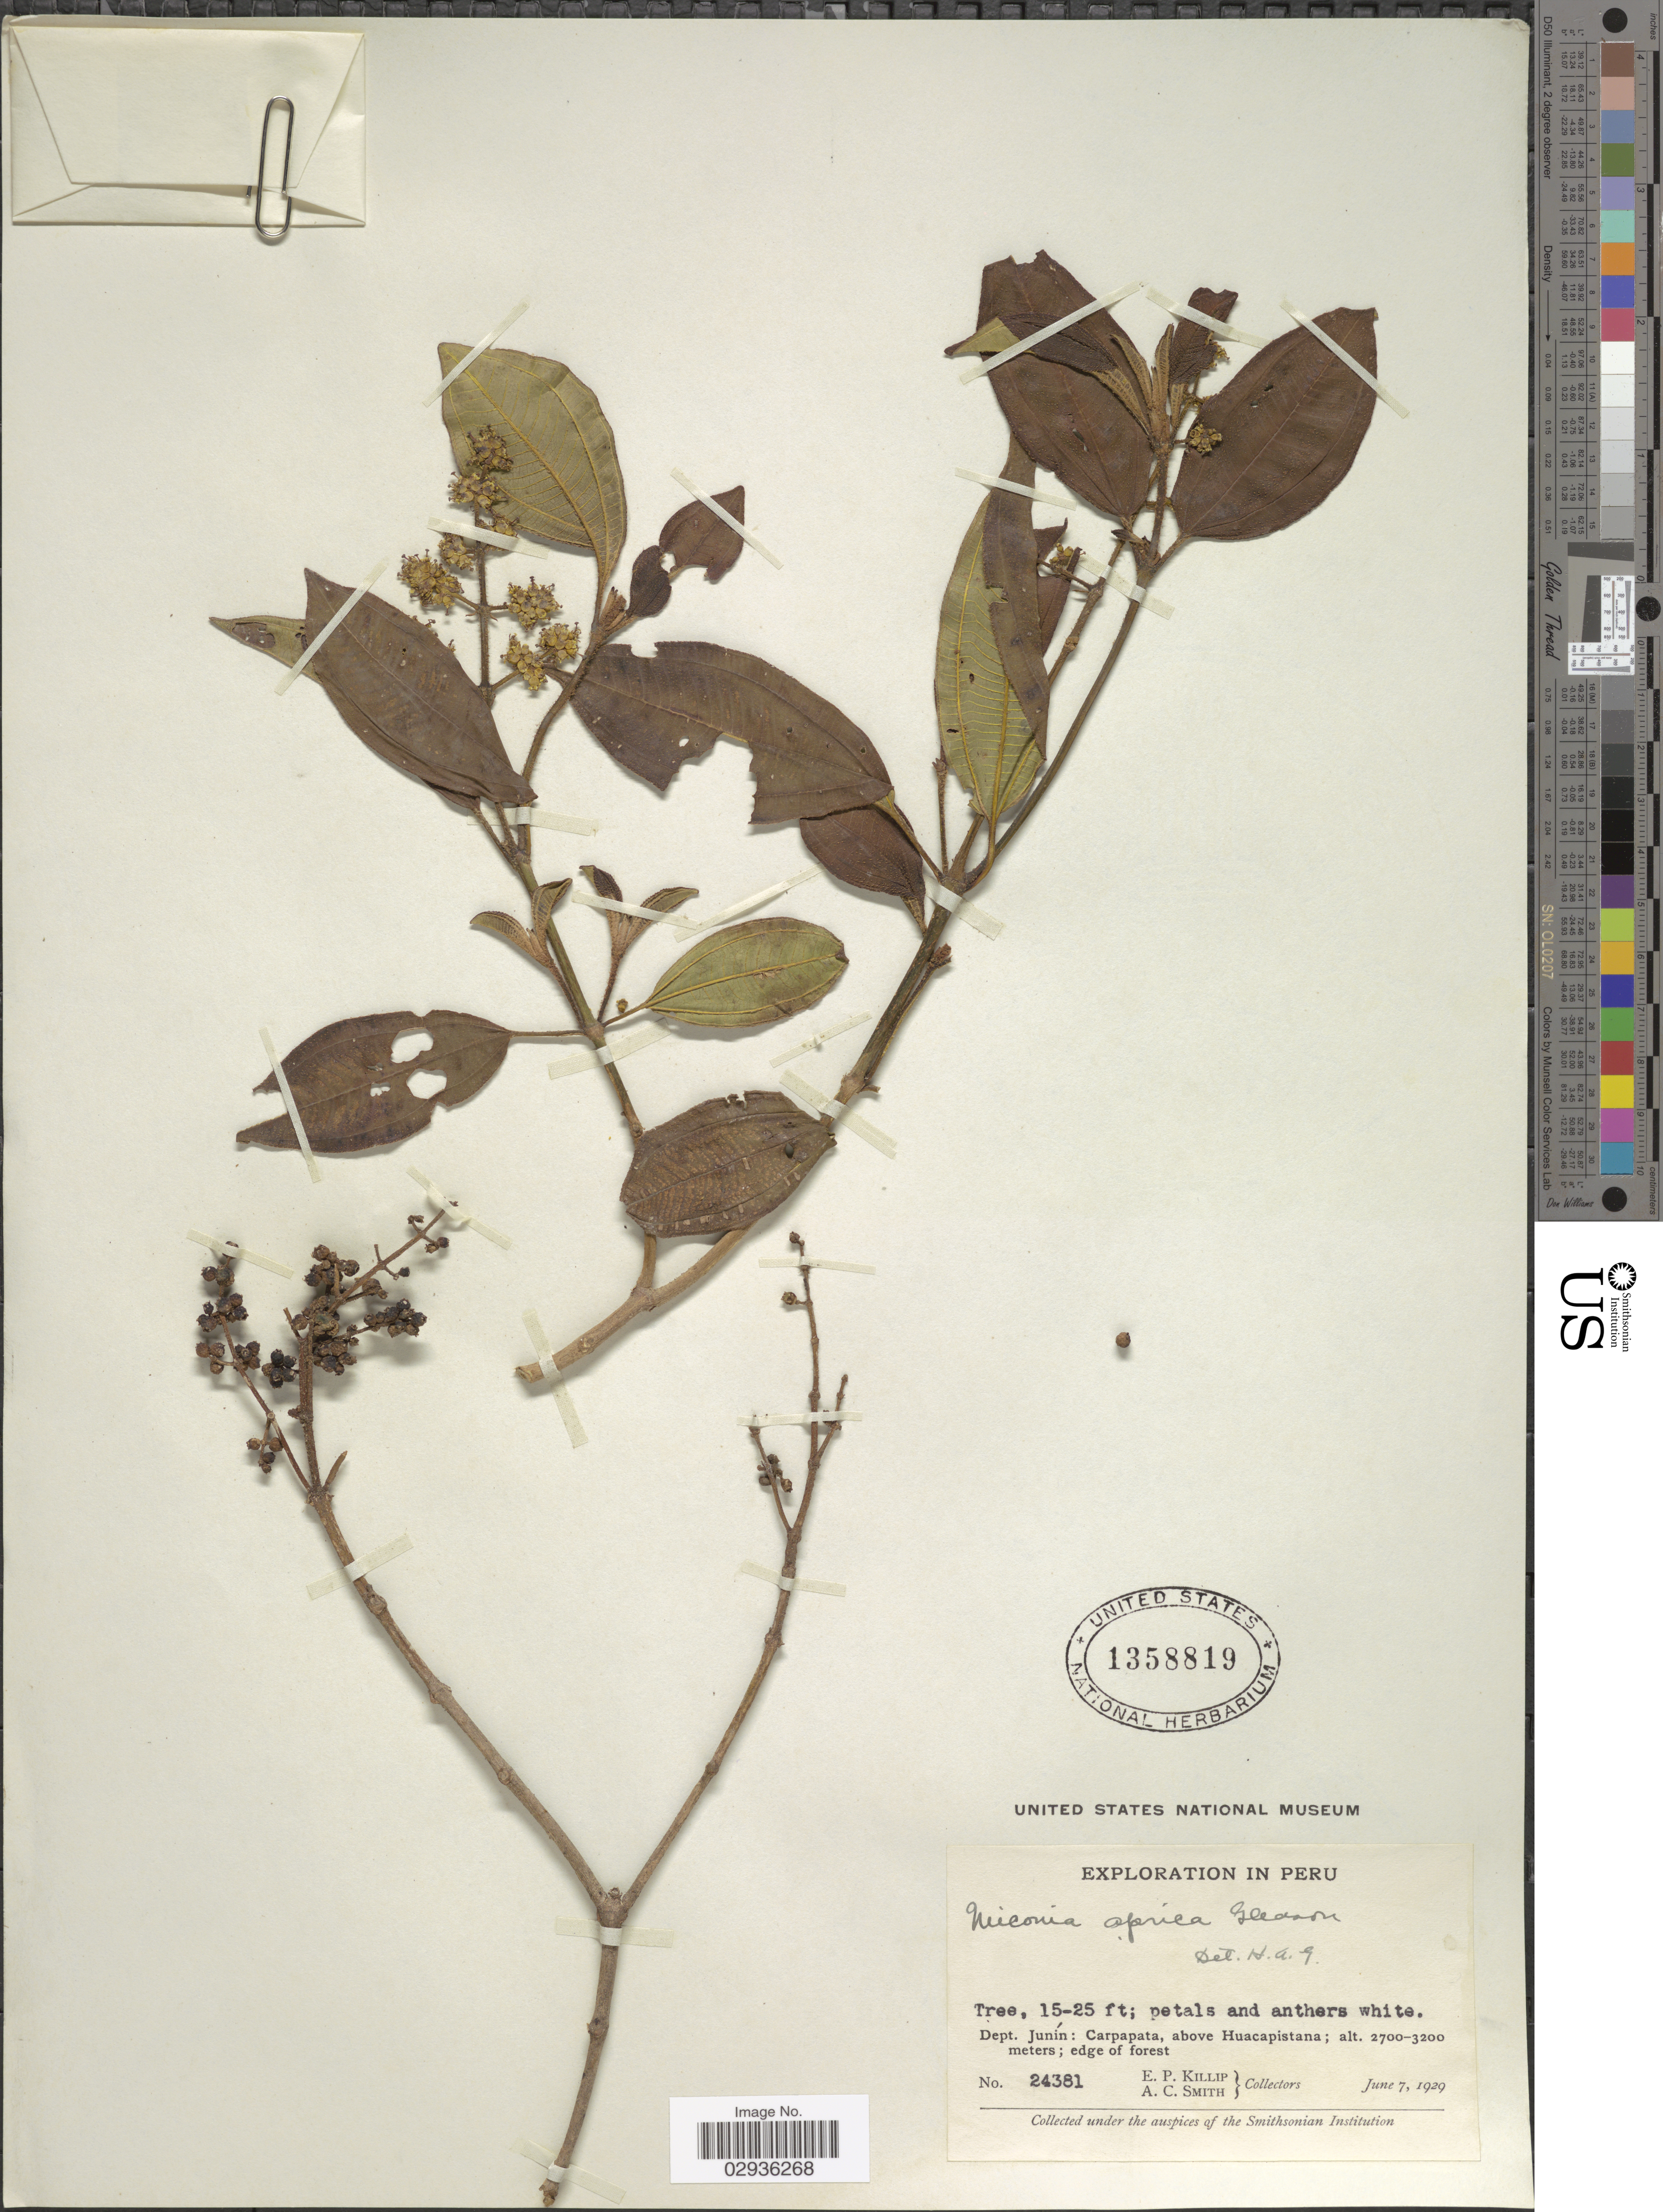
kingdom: Plantae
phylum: Tracheophyta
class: Magnoliopsida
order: Myrtales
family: Melastomataceae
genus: Miconia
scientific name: Miconia aprica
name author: Gleason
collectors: E. P. Killip & A. C. Smith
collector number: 24381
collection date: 1929-06-07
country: Peru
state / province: Junín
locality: Dept. Junín: Carpapata, above Huacapistana.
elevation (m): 2700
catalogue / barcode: US 1358819